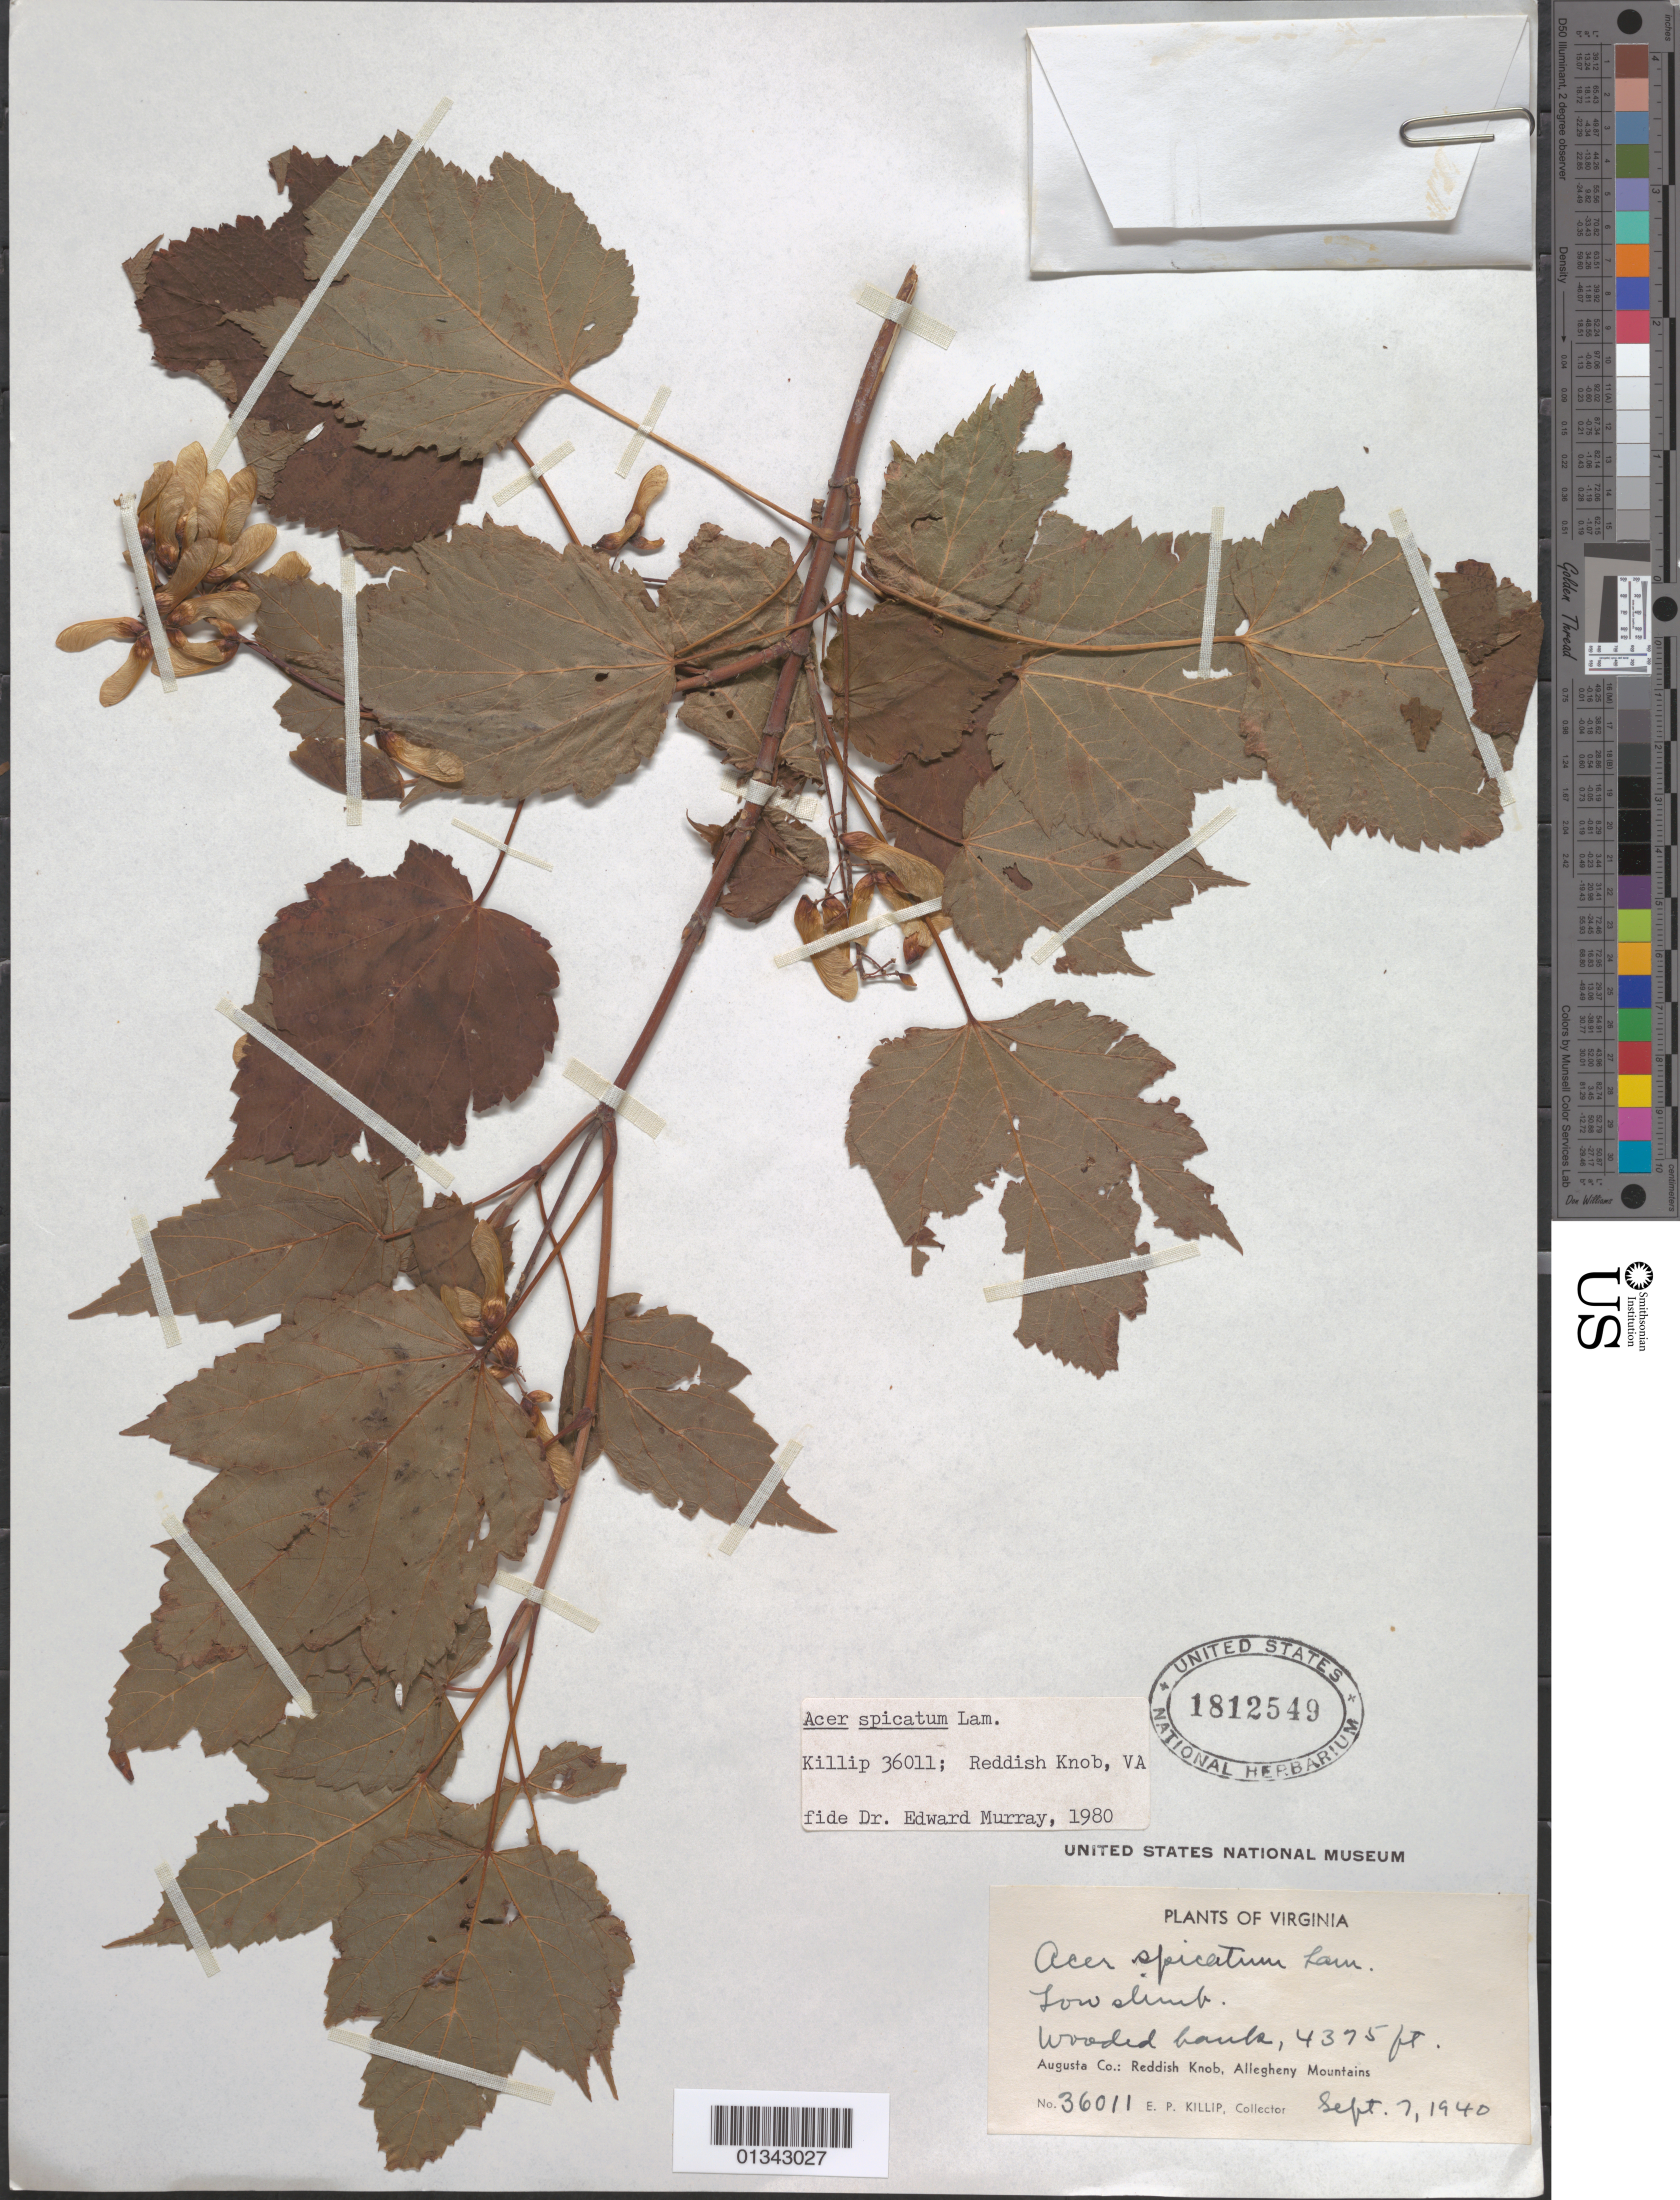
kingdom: Plantae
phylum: Tracheophyta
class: Magnoliopsida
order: Sapindales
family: Sapindaceae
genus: Acer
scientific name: Acer spicatum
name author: Lam.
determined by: Murray, Edward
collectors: E. P. Killip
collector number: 36011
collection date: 1940-09-07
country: United States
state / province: Virginia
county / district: Augusta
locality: Augusta County, Reddish Knob, Allegheny Mountains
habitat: Wooded bank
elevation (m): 1334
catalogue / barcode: US 1812549